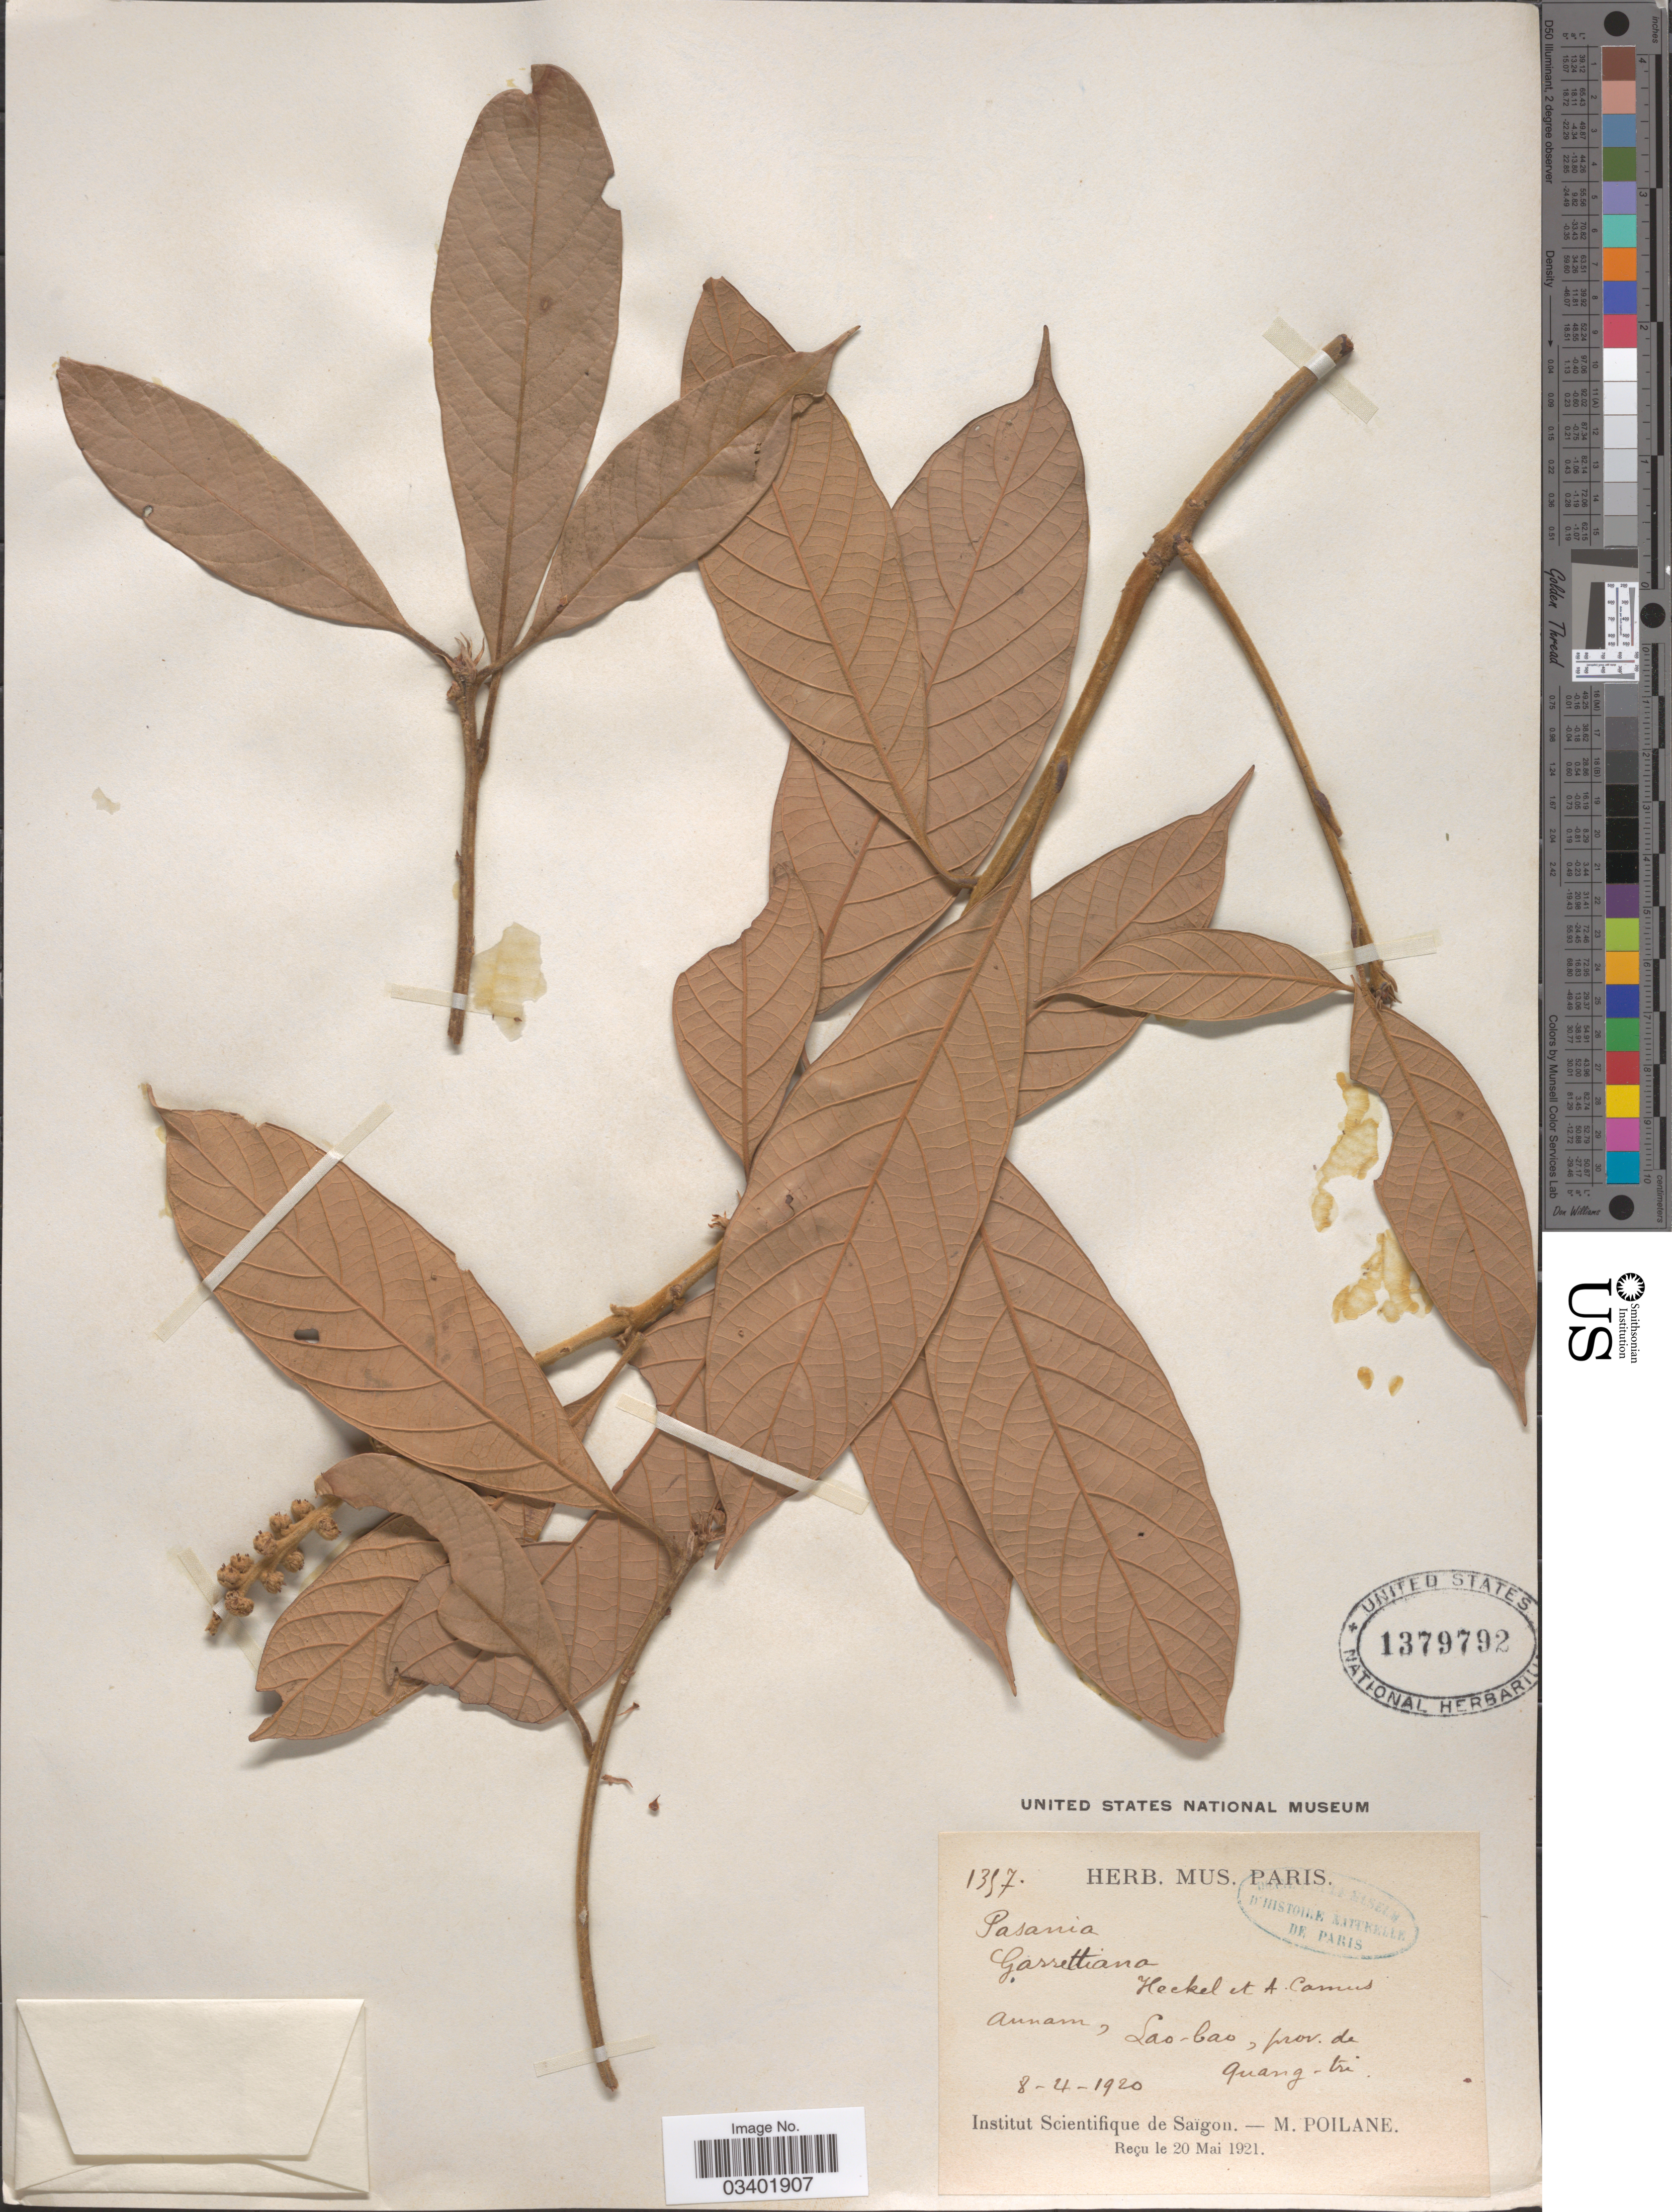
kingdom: Plantae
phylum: Tracheophyta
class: Magnoliopsida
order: Fagales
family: Fagaceae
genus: Lithocarpus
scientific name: Lithocarpus garrettianus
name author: (Craib) A. Camus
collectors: M. Poilane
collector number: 1357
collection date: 1920-04-08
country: Vietnam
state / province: Quang Tri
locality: Annam, Lao-bao, Prov. de Quang-tri.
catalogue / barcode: US 1379792